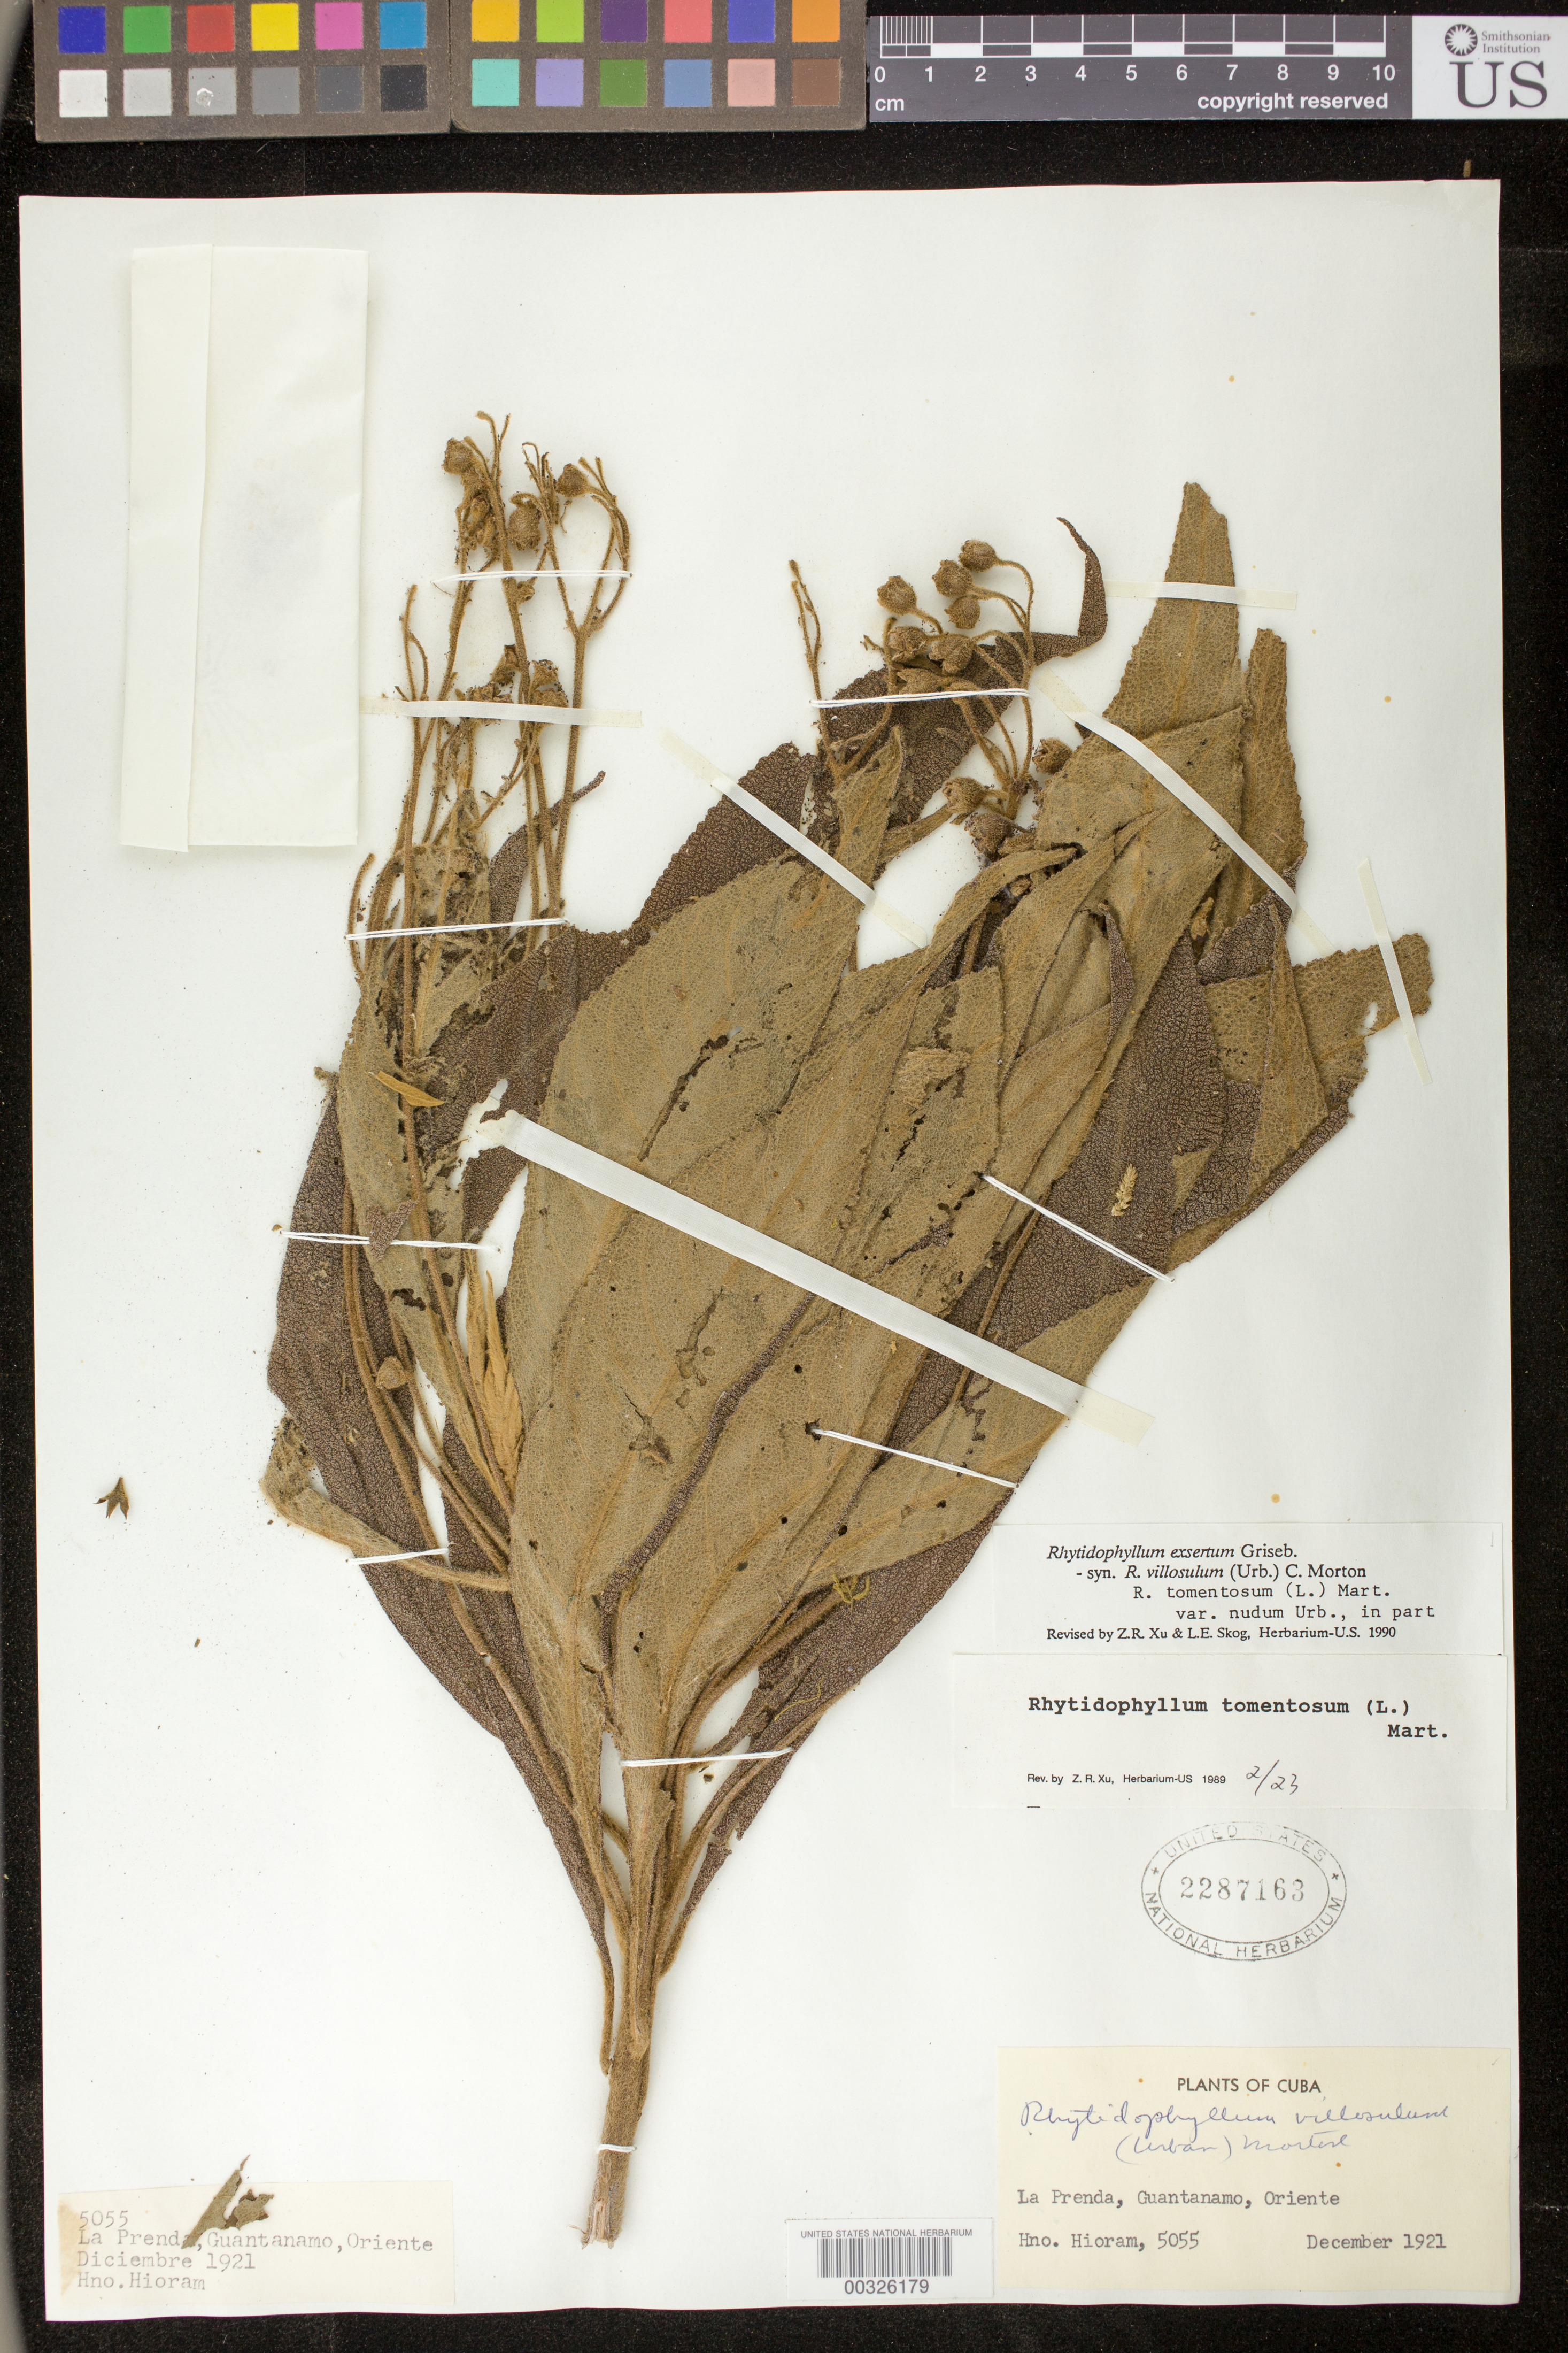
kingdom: Plantae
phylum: Tracheophyta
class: Magnoliopsida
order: Lamiales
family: Gesneriaceae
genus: Rhytidophyllum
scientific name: Rhytidophyllum exsertum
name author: Griseb.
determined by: Skog, Laurence E.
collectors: Bro. Hioram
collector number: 5055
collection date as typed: Dec 1921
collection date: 1921-12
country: Cuba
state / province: Oriente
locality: Oriente, La Prenda, Guantanamo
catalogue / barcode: US 2287163